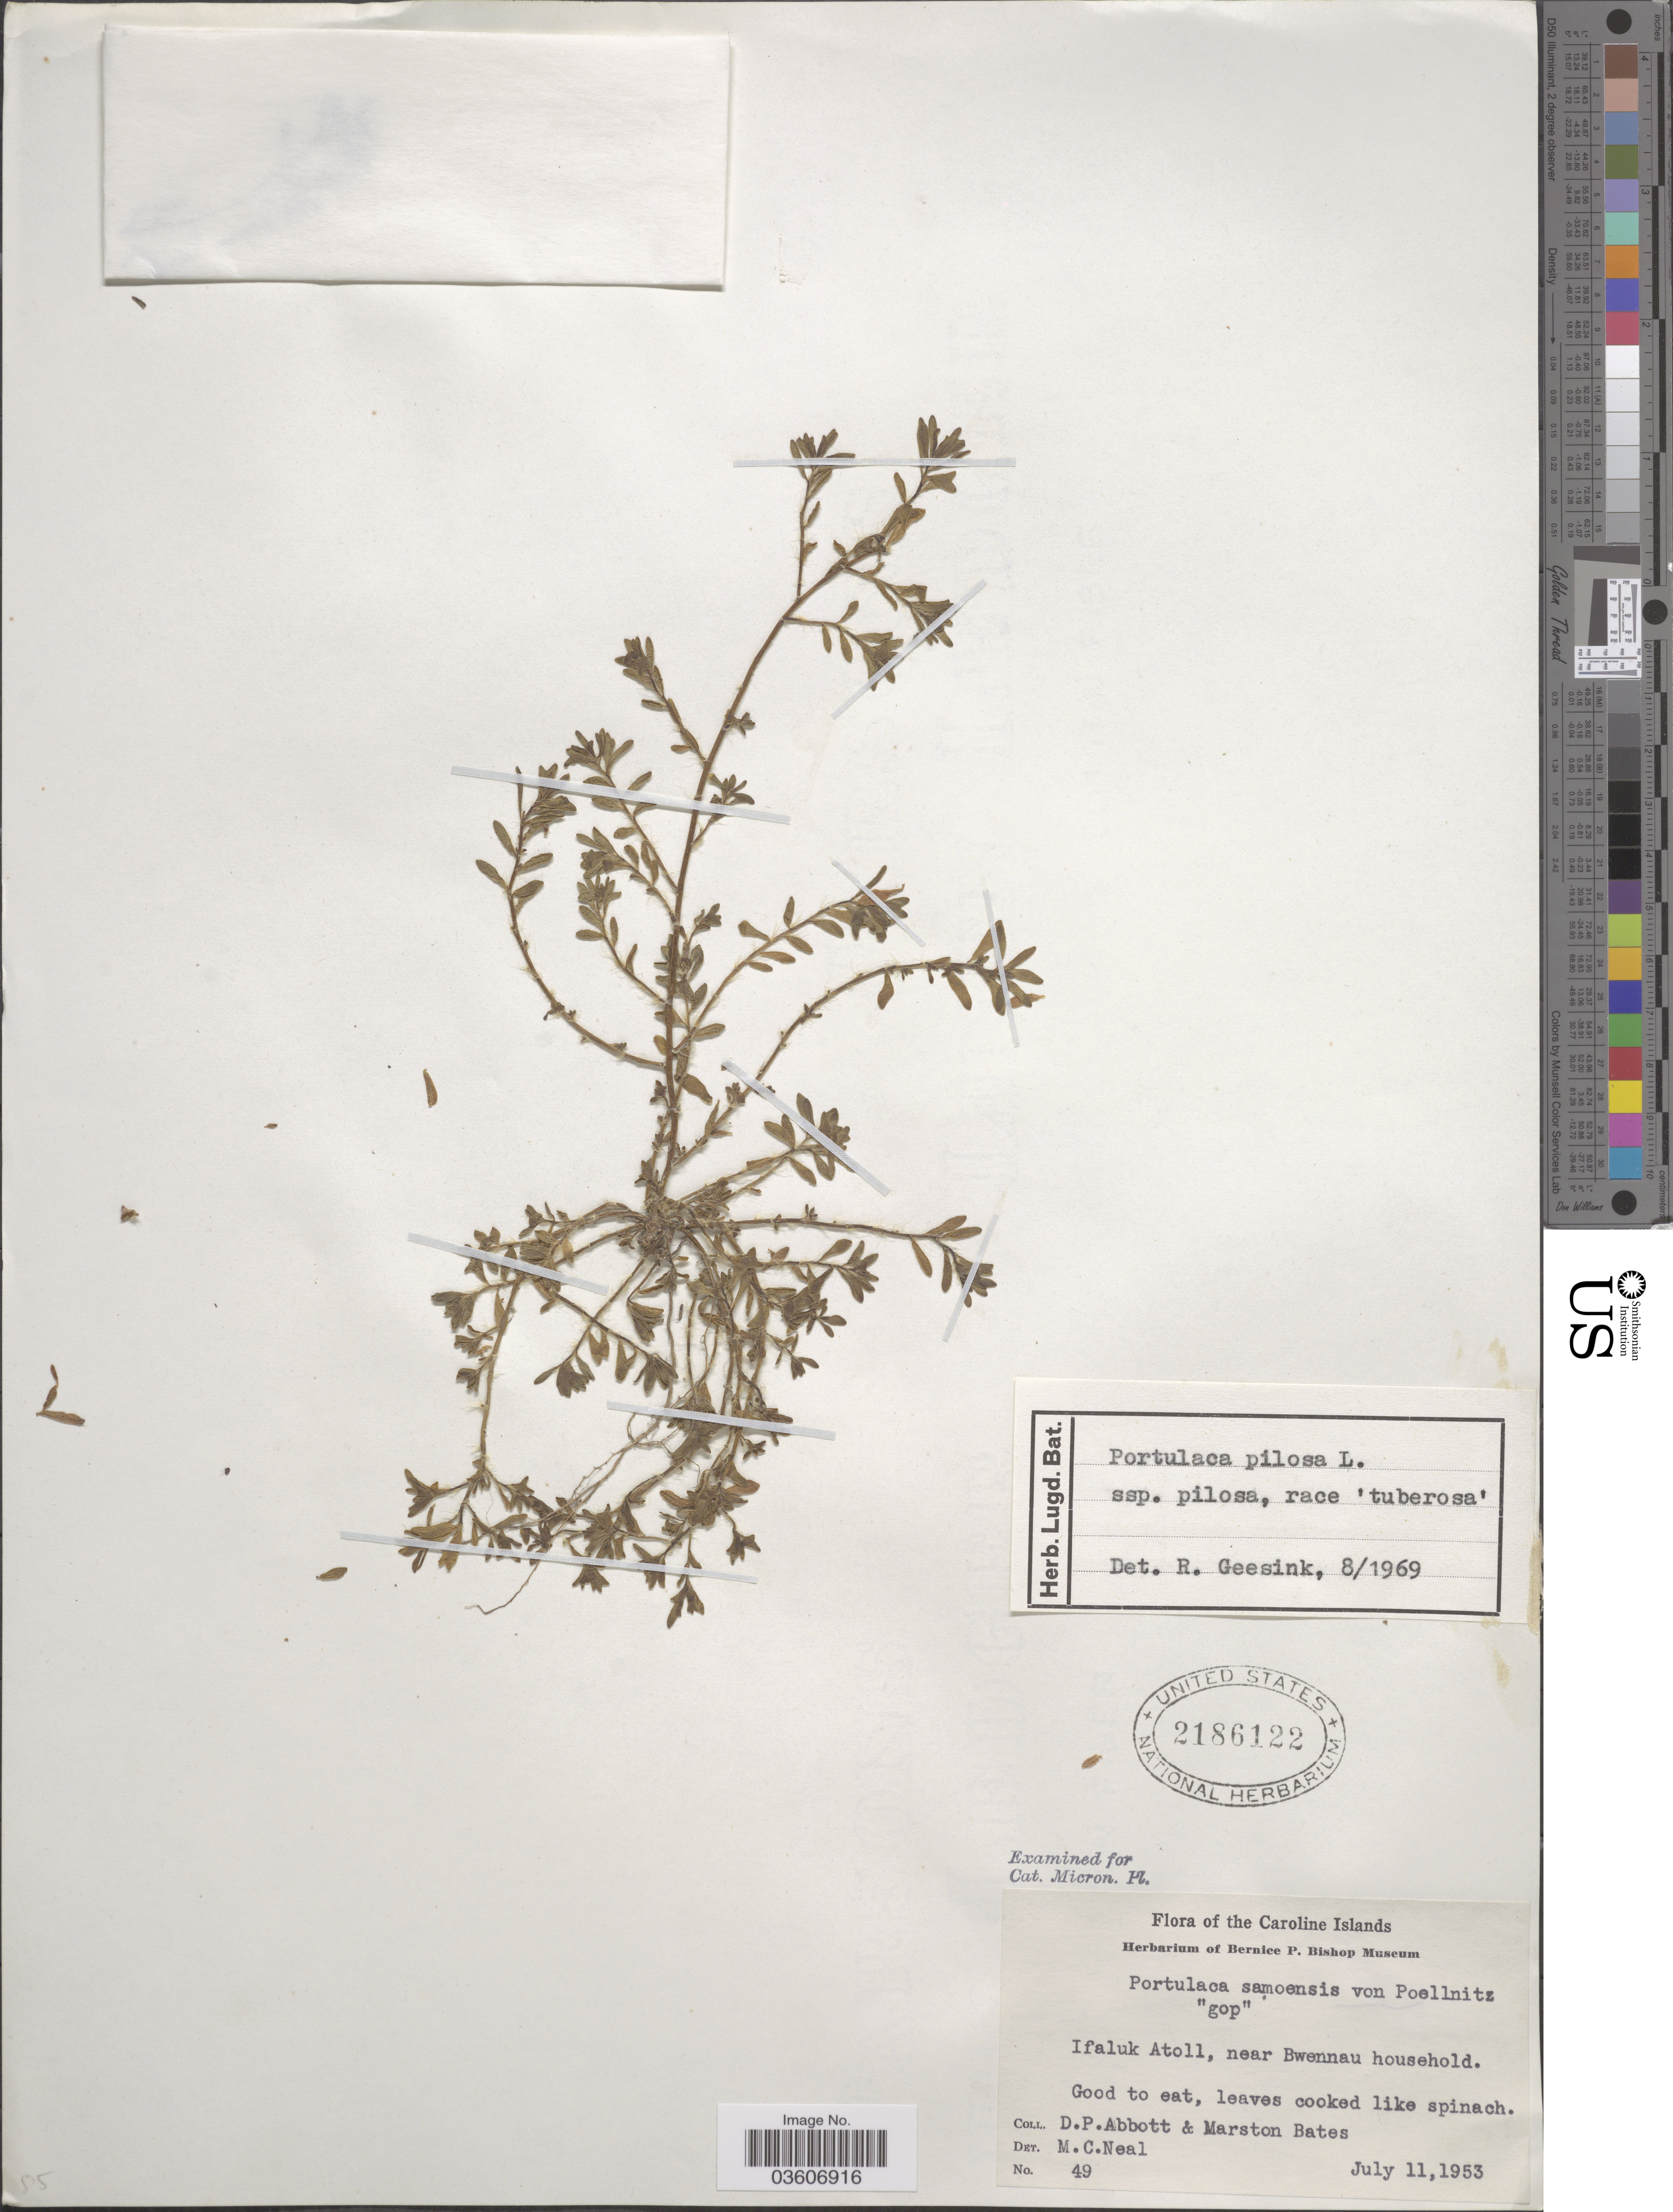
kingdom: Plantae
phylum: Tracheophyta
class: Magnoliopsida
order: Caryophyllales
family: Portulacaceae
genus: Portulaca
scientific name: Portulaca australis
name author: Endl.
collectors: D. P. Abbott & M. Bates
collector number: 49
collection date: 1953-07-11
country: Micronesia, Federated States of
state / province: Yap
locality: The Caroline Islands. Ifaluk Atoll, near Bwennau household.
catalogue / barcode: US 2186122